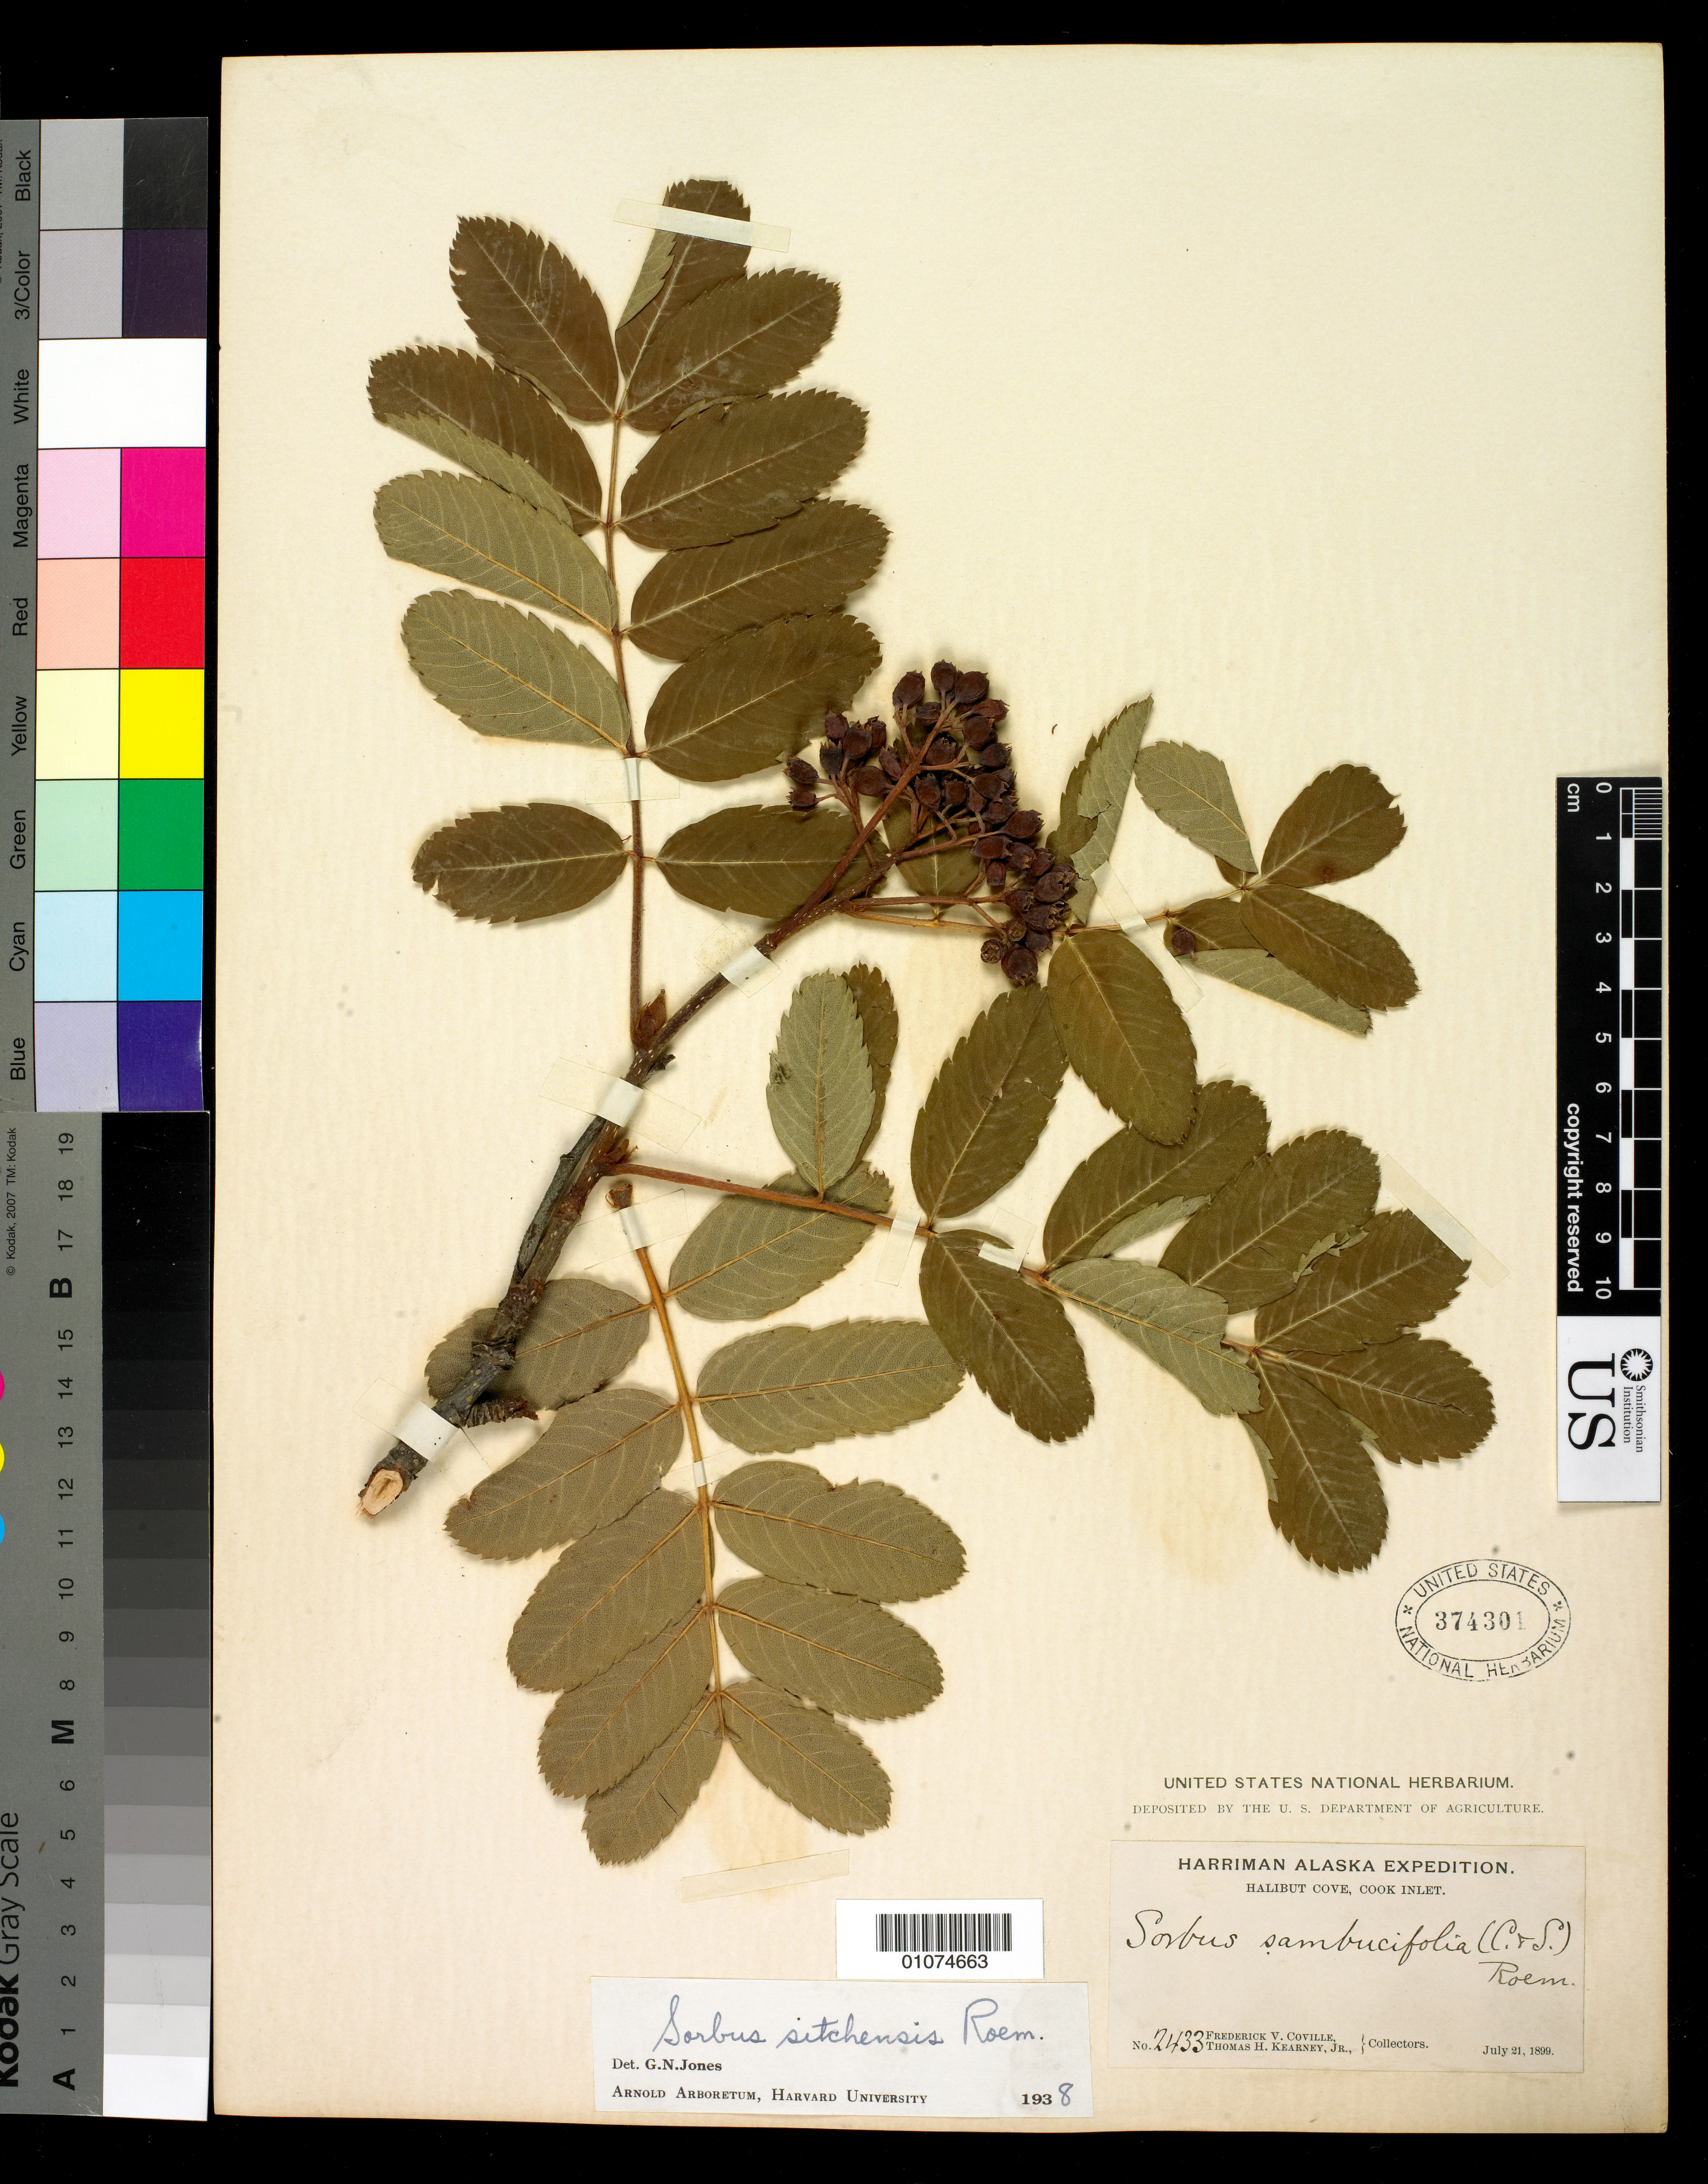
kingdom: Plantae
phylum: Tracheophyta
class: Magnoliopsida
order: Rosales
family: Rosaceae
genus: Sorbus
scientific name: Sorbus sitchensis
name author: M. Roem.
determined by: Jones, G. N.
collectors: F. V. Coville & T. H. Kearney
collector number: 2433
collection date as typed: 21 Jul 1899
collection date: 1899-07-21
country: United States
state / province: Alaska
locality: Halibut Cove, Cook Inlet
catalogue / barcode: US 374301